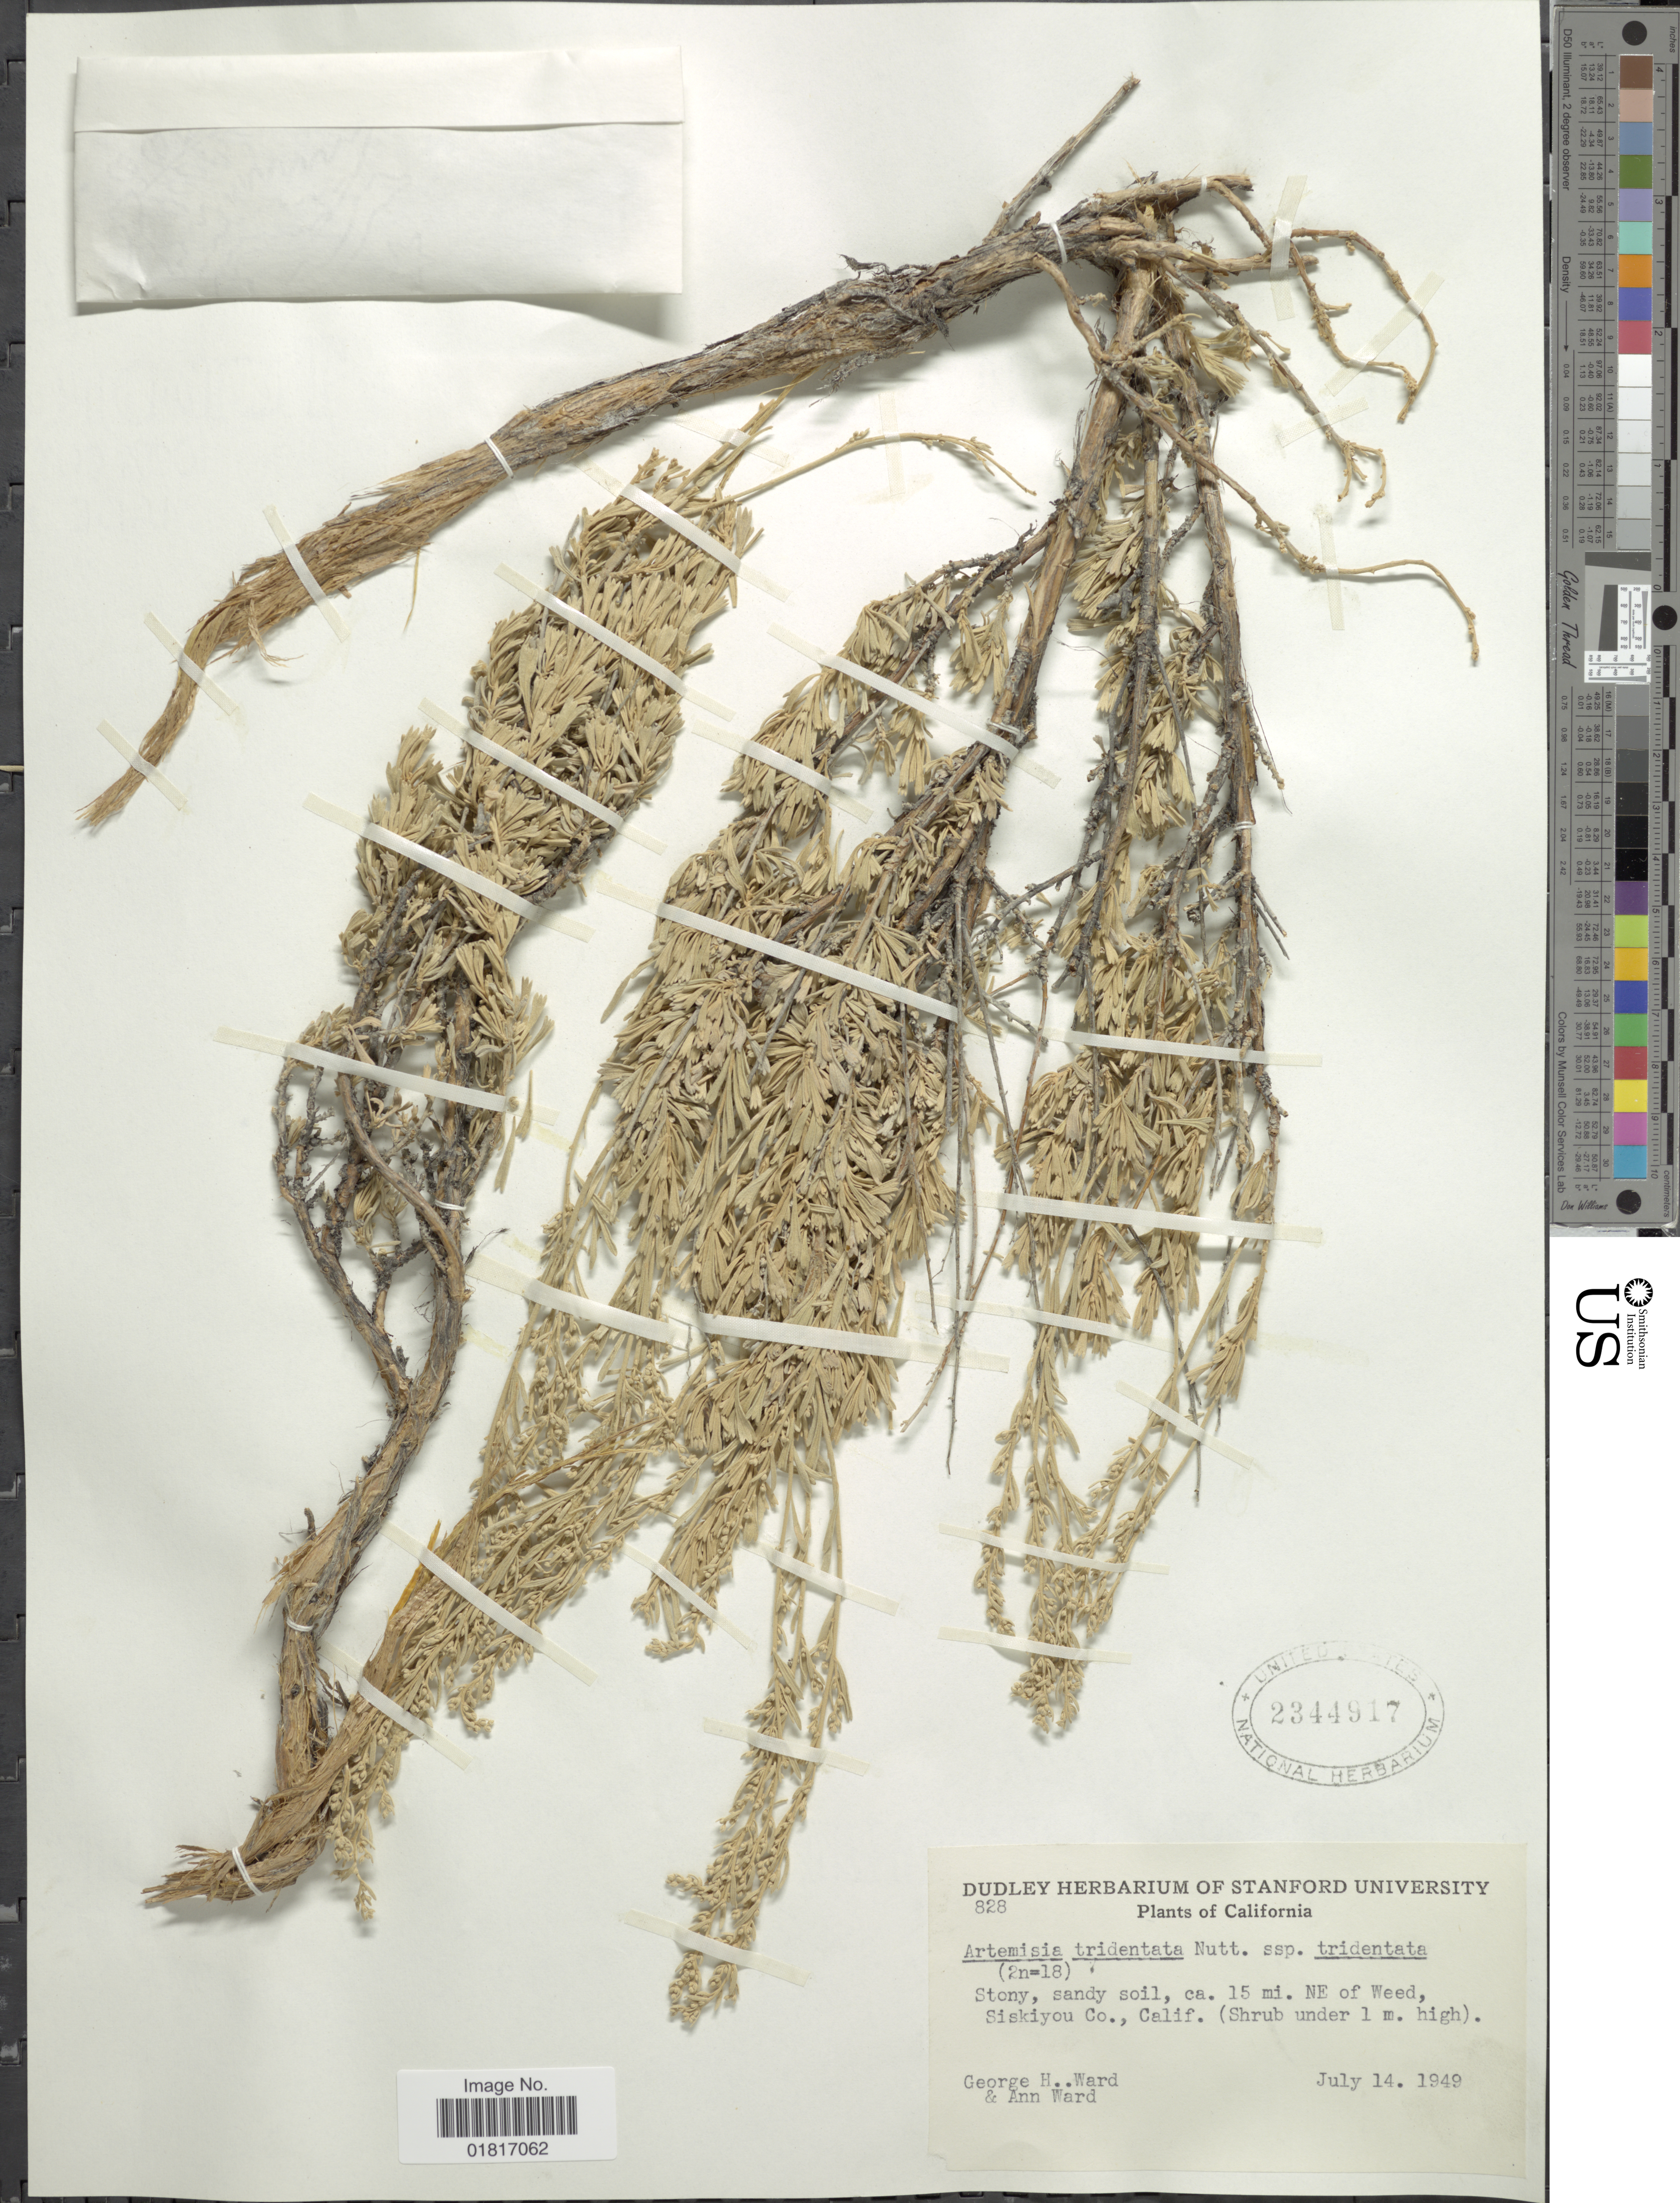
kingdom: Plantae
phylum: Tracheophyta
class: Magnoliopsida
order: Asterales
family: Asteraceae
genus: Artemisia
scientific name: Artemisia tridentata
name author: Nutt.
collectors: G. H. Ward & A. Ward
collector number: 828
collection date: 1949-07-14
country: United States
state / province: California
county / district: Siskiyou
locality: Stony, sandy soil, ca 15 mi NE of Weed, Siskiyou Co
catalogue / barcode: US 2344917